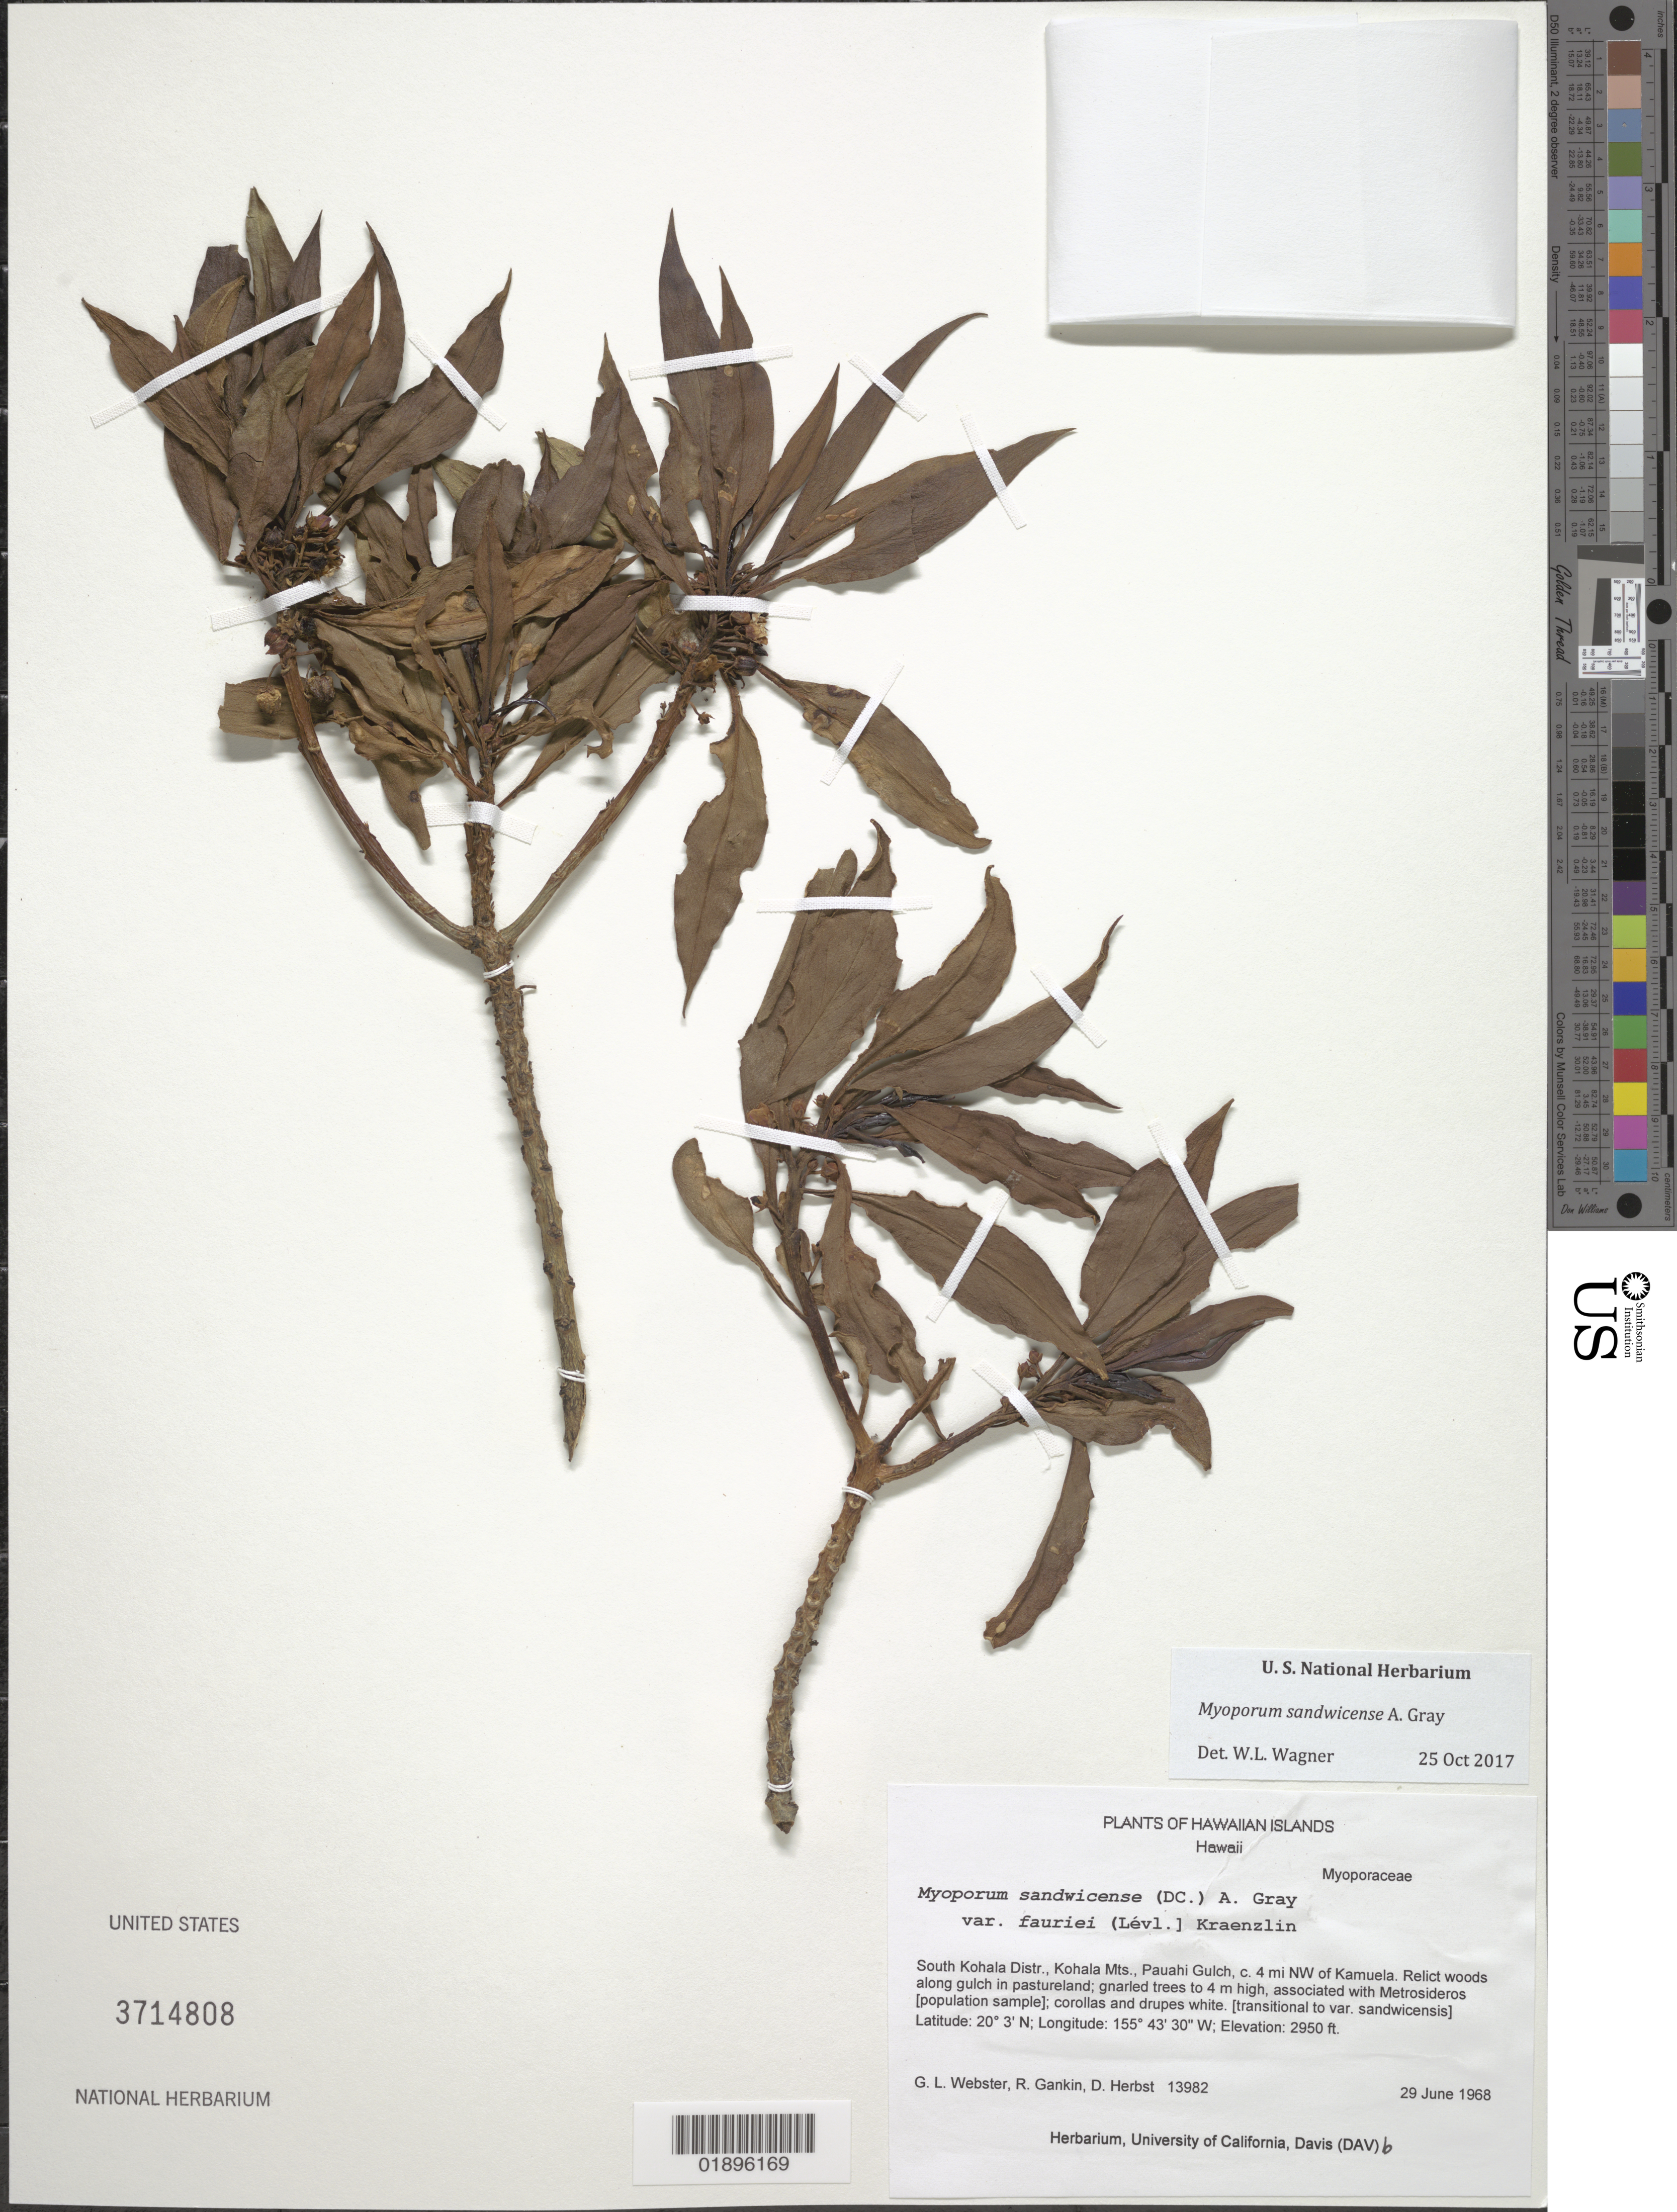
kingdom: Plantae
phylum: Tracheophyta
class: Magnoliopsida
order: Lamiales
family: Scrophulariaceae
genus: Myoporum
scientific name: Myoporum sandwicense subsp. sandwicense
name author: A. Gray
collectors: G. L. Webster, R. Gankin & D. R. Herbst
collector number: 13982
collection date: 1968-06-29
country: United States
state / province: Hawaii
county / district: Hawaii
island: Hawaii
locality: South Kohala District, Kohala Mts., Pauahi Gulch, c. 4 mi NW of Kamuela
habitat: Relict woods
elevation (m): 899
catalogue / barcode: US 3714808